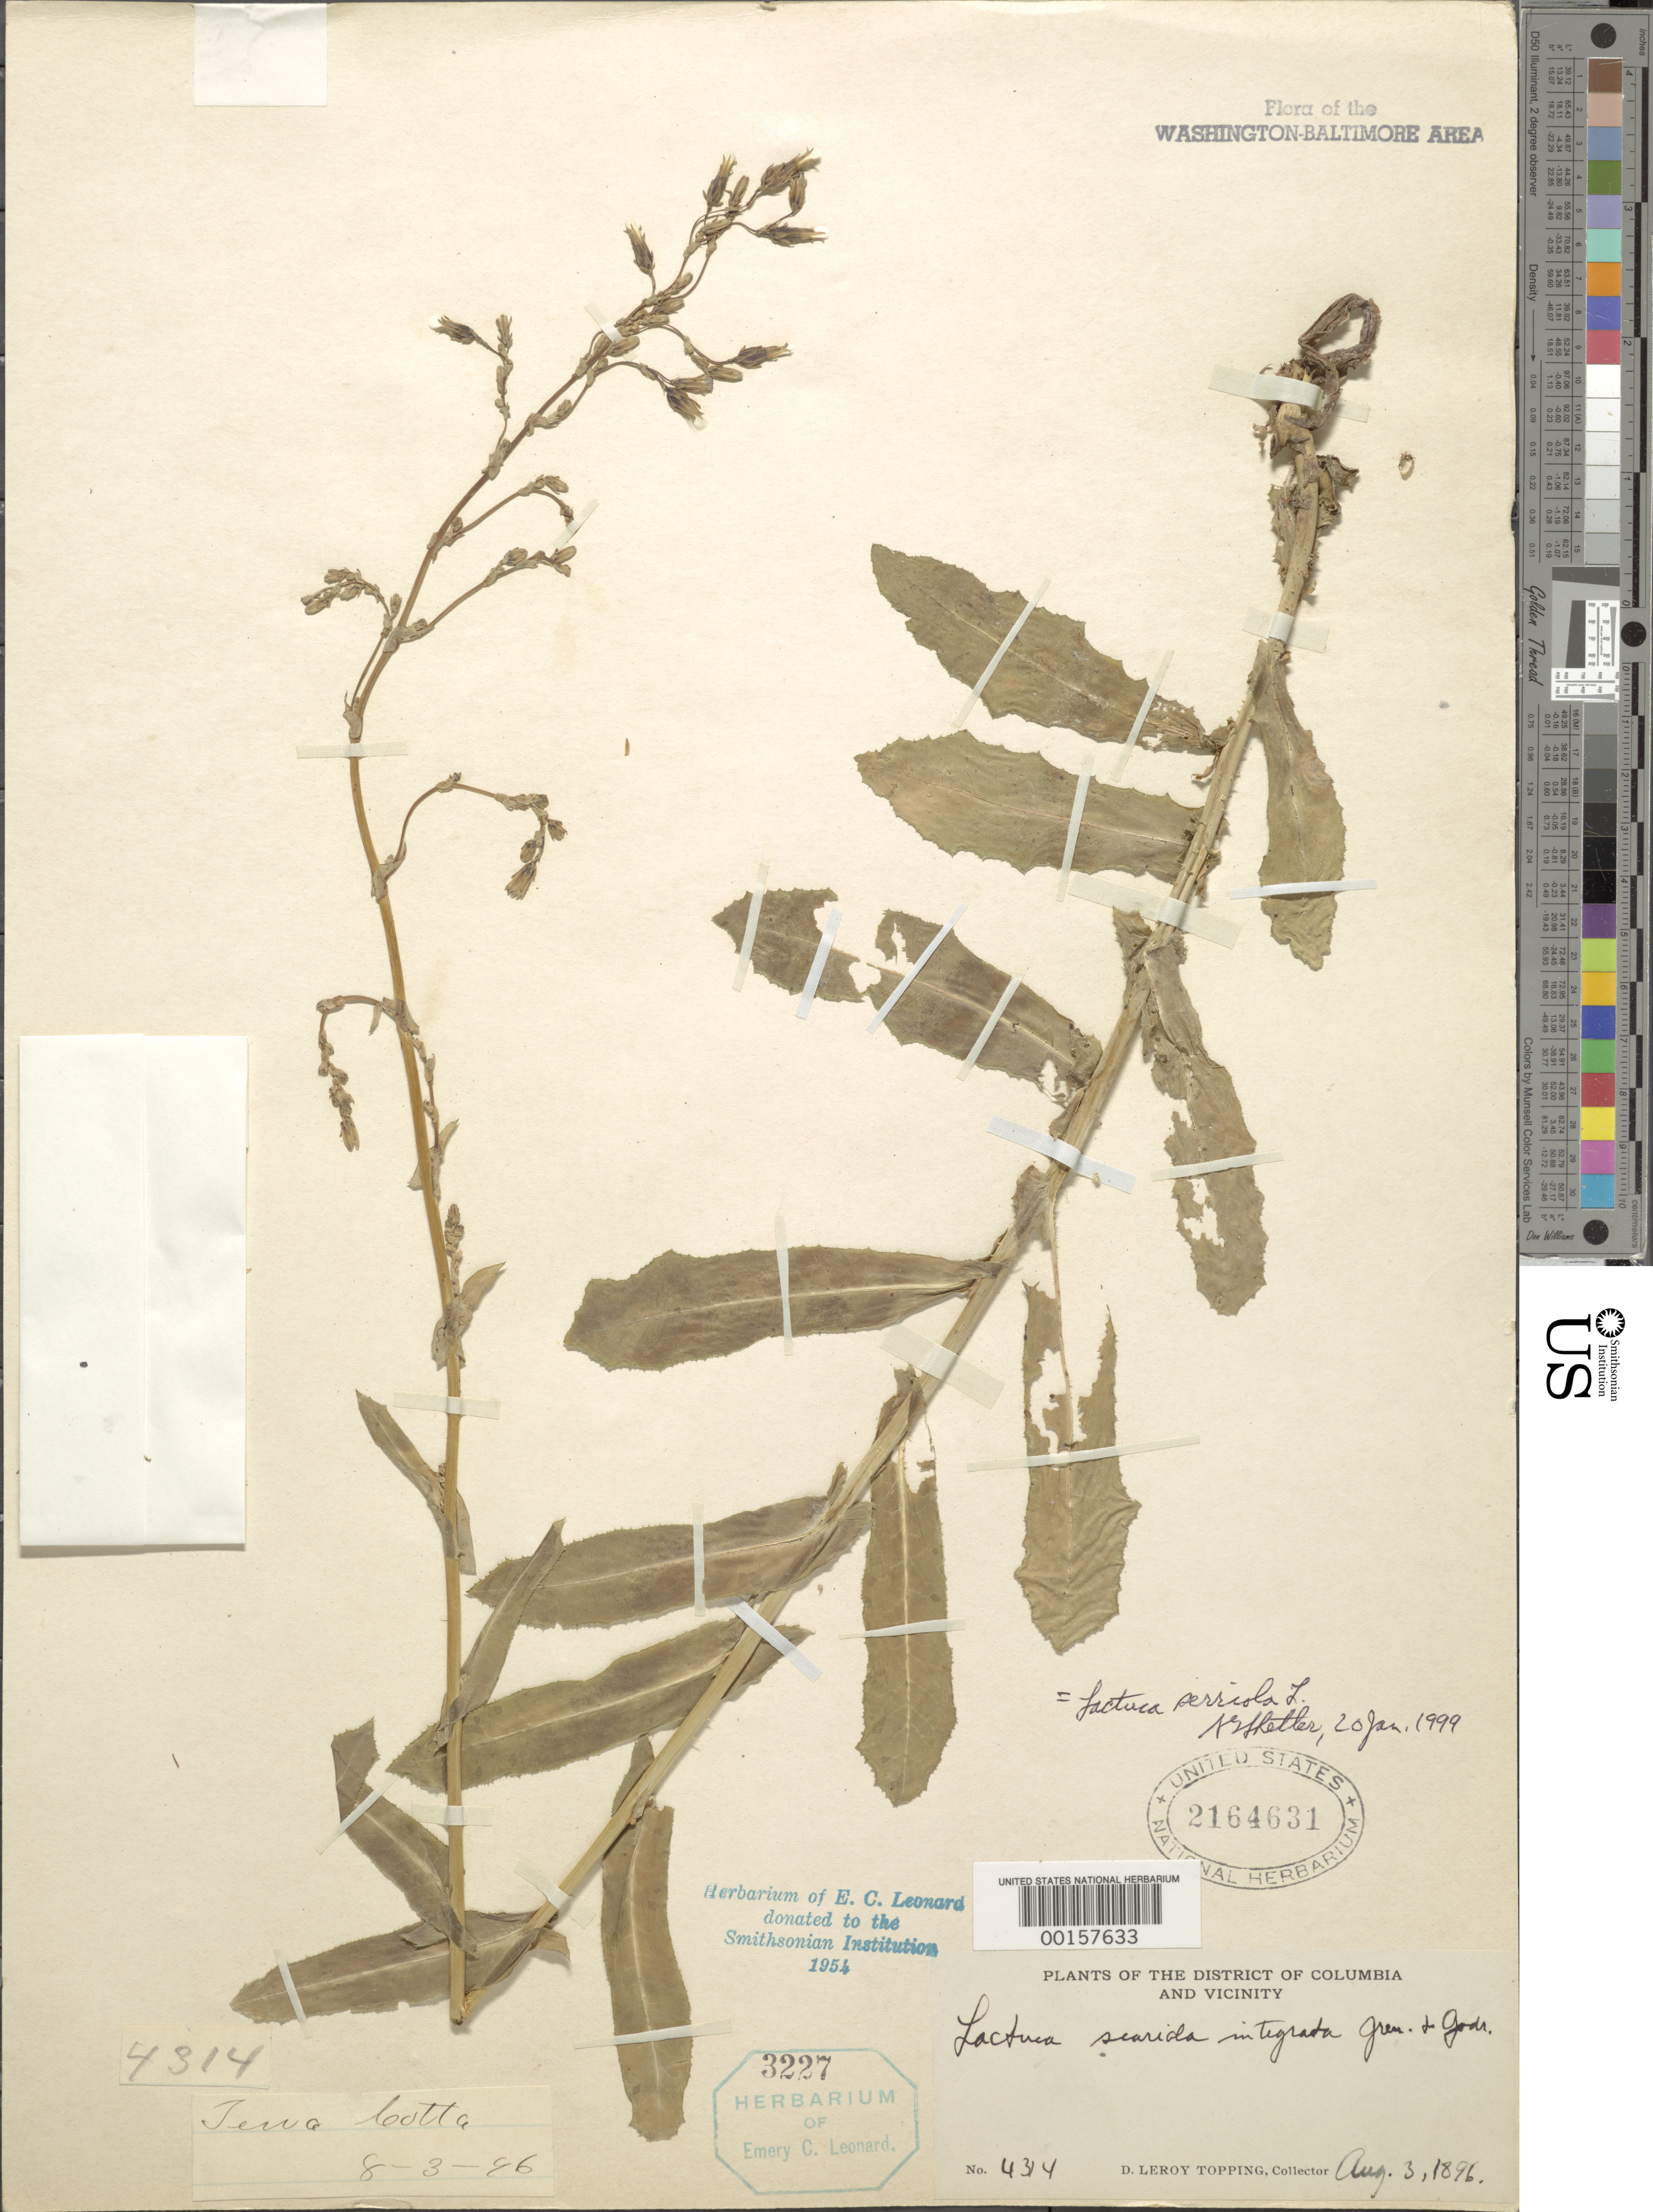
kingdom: Plantae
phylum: Tracheophyta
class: Magnoliopsida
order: Asterales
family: Asteraceae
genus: Lactuca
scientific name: Lactuca serriola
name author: L.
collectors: D. L. Topping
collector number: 4314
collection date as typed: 03 Aug 1896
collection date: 1896-08-03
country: United States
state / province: District of Columbia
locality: Terra Cotta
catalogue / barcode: US 2164631